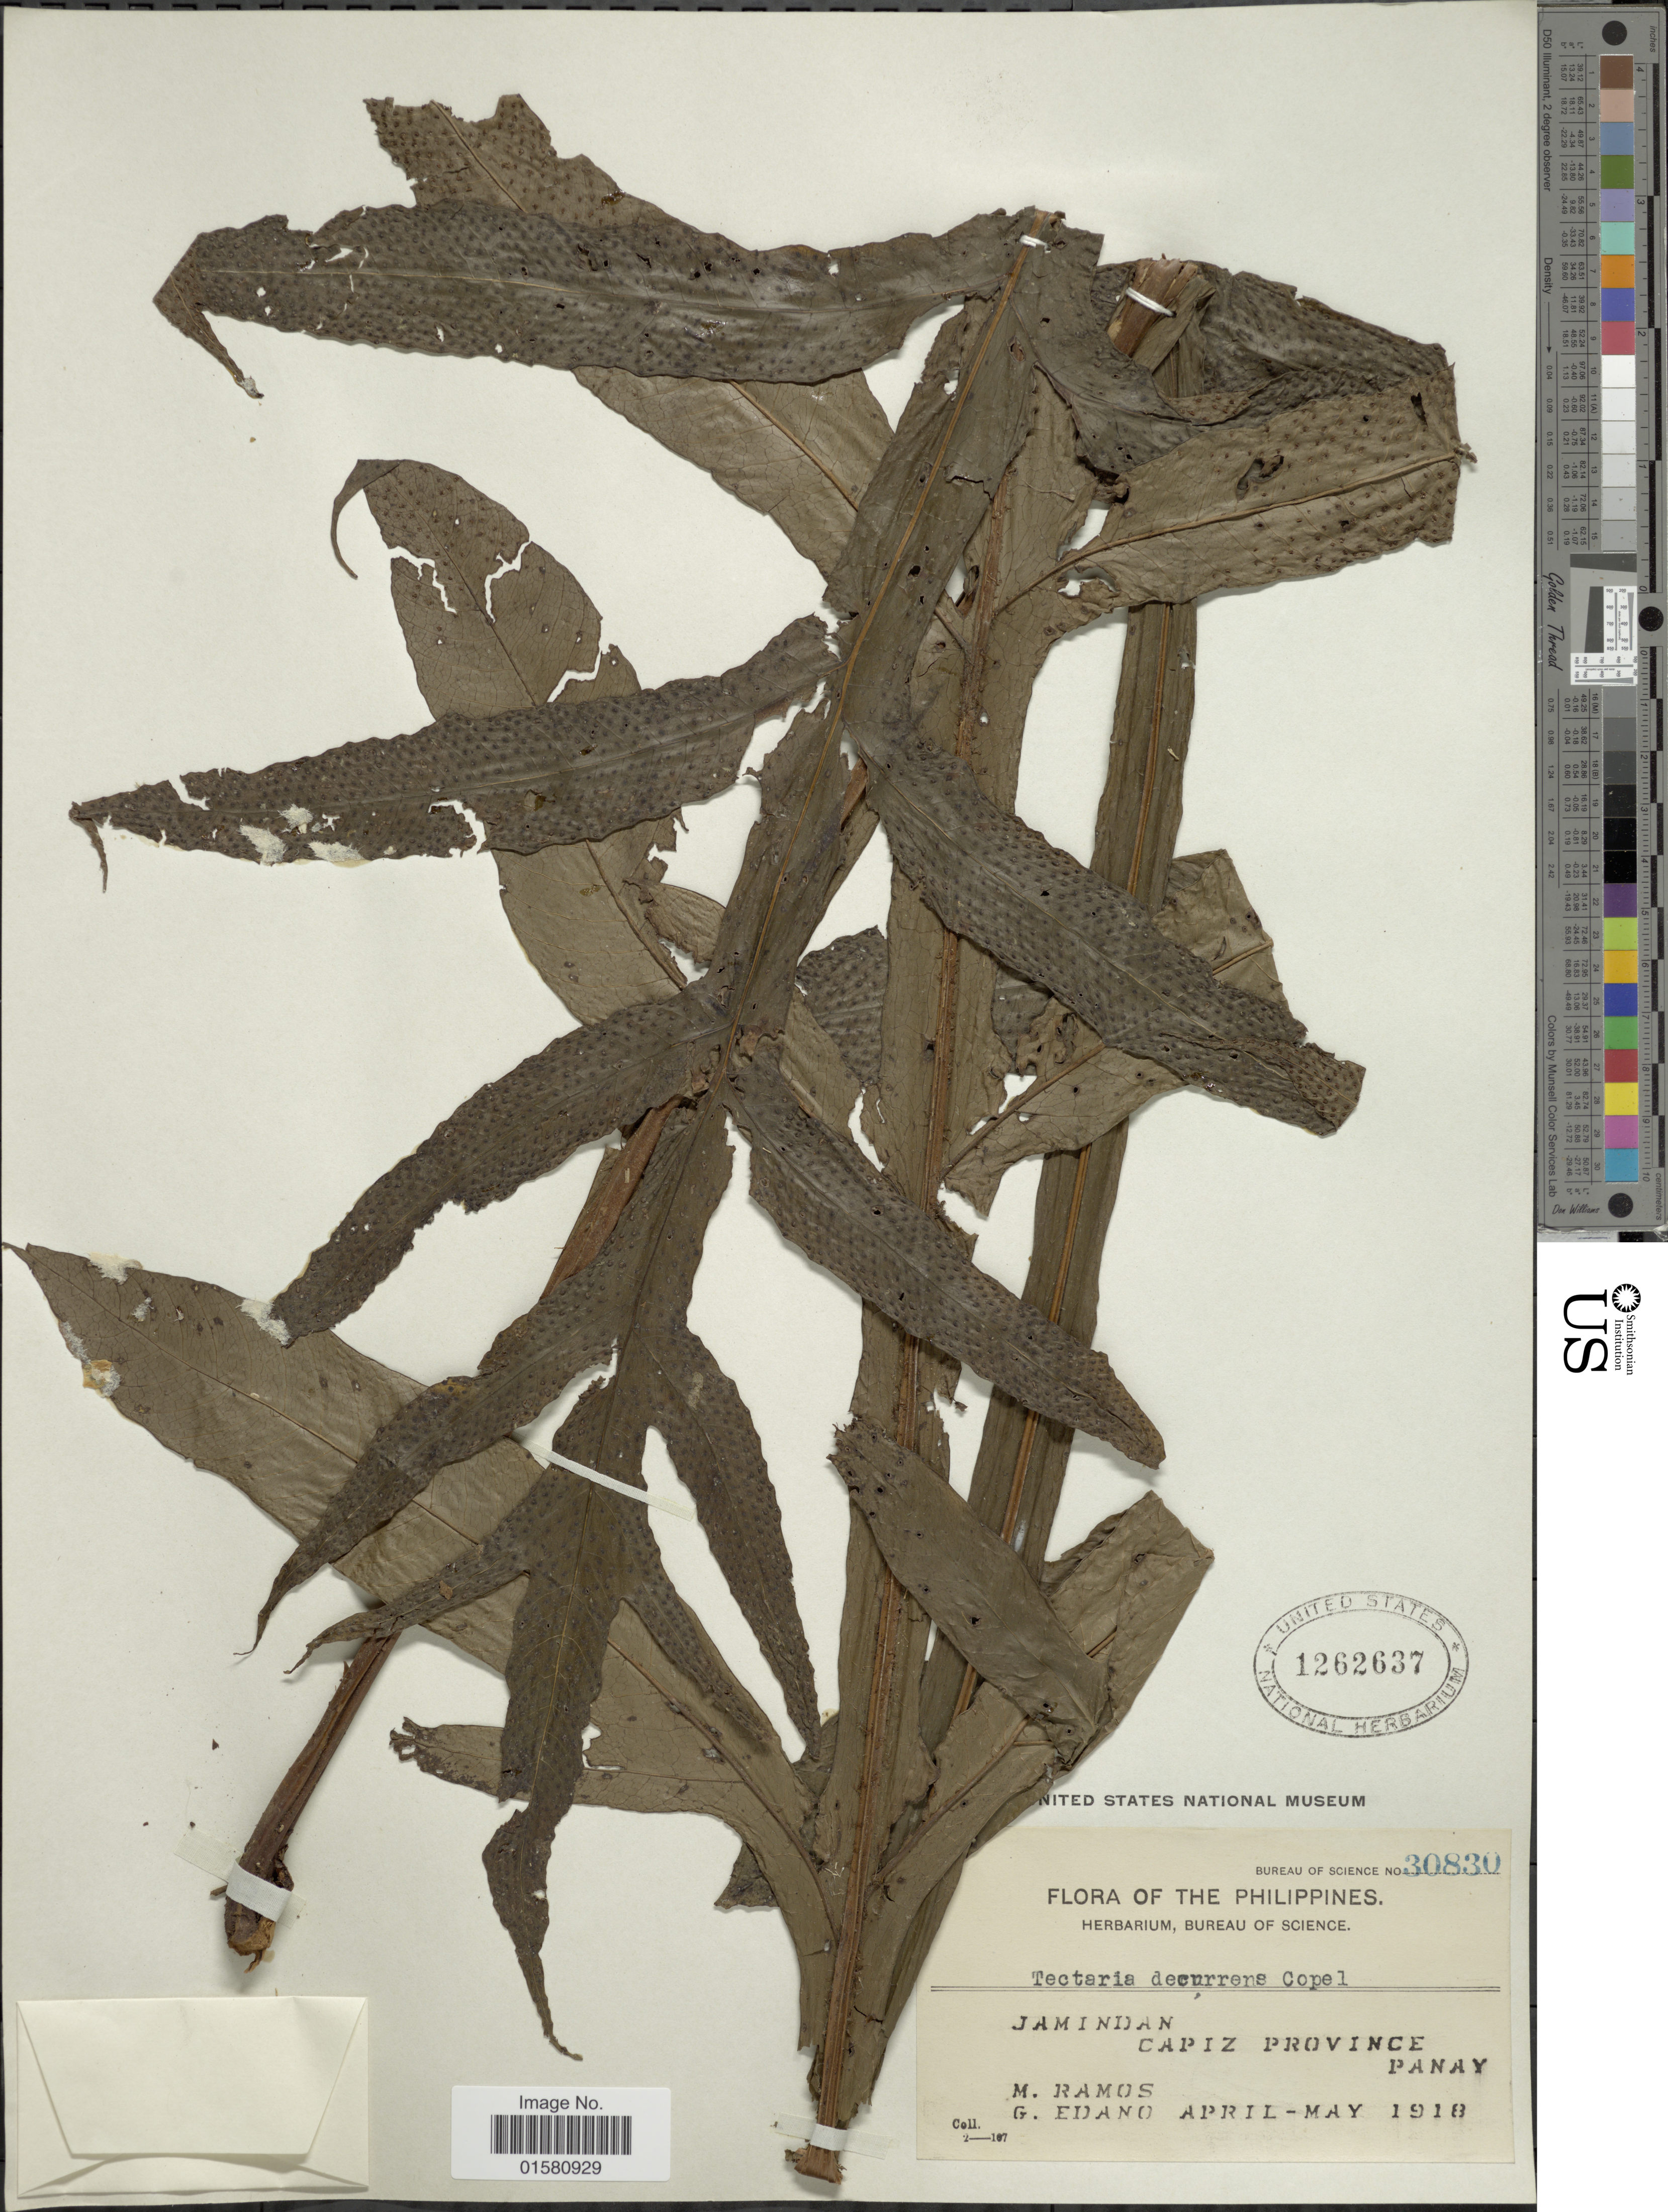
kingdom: Plantae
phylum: Tracheophyta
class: Polypodiopsida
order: Polypodiales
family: Tectariaceae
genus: Tectaria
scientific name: Tectaria decurrens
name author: (Presel.) Copel. in Elmer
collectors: M. Ramos & G. Edaño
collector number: Bureau of Science 30830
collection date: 1918-04/1918-05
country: Philippines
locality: Jamindan, Capiz Province, Panay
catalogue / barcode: US 1262637